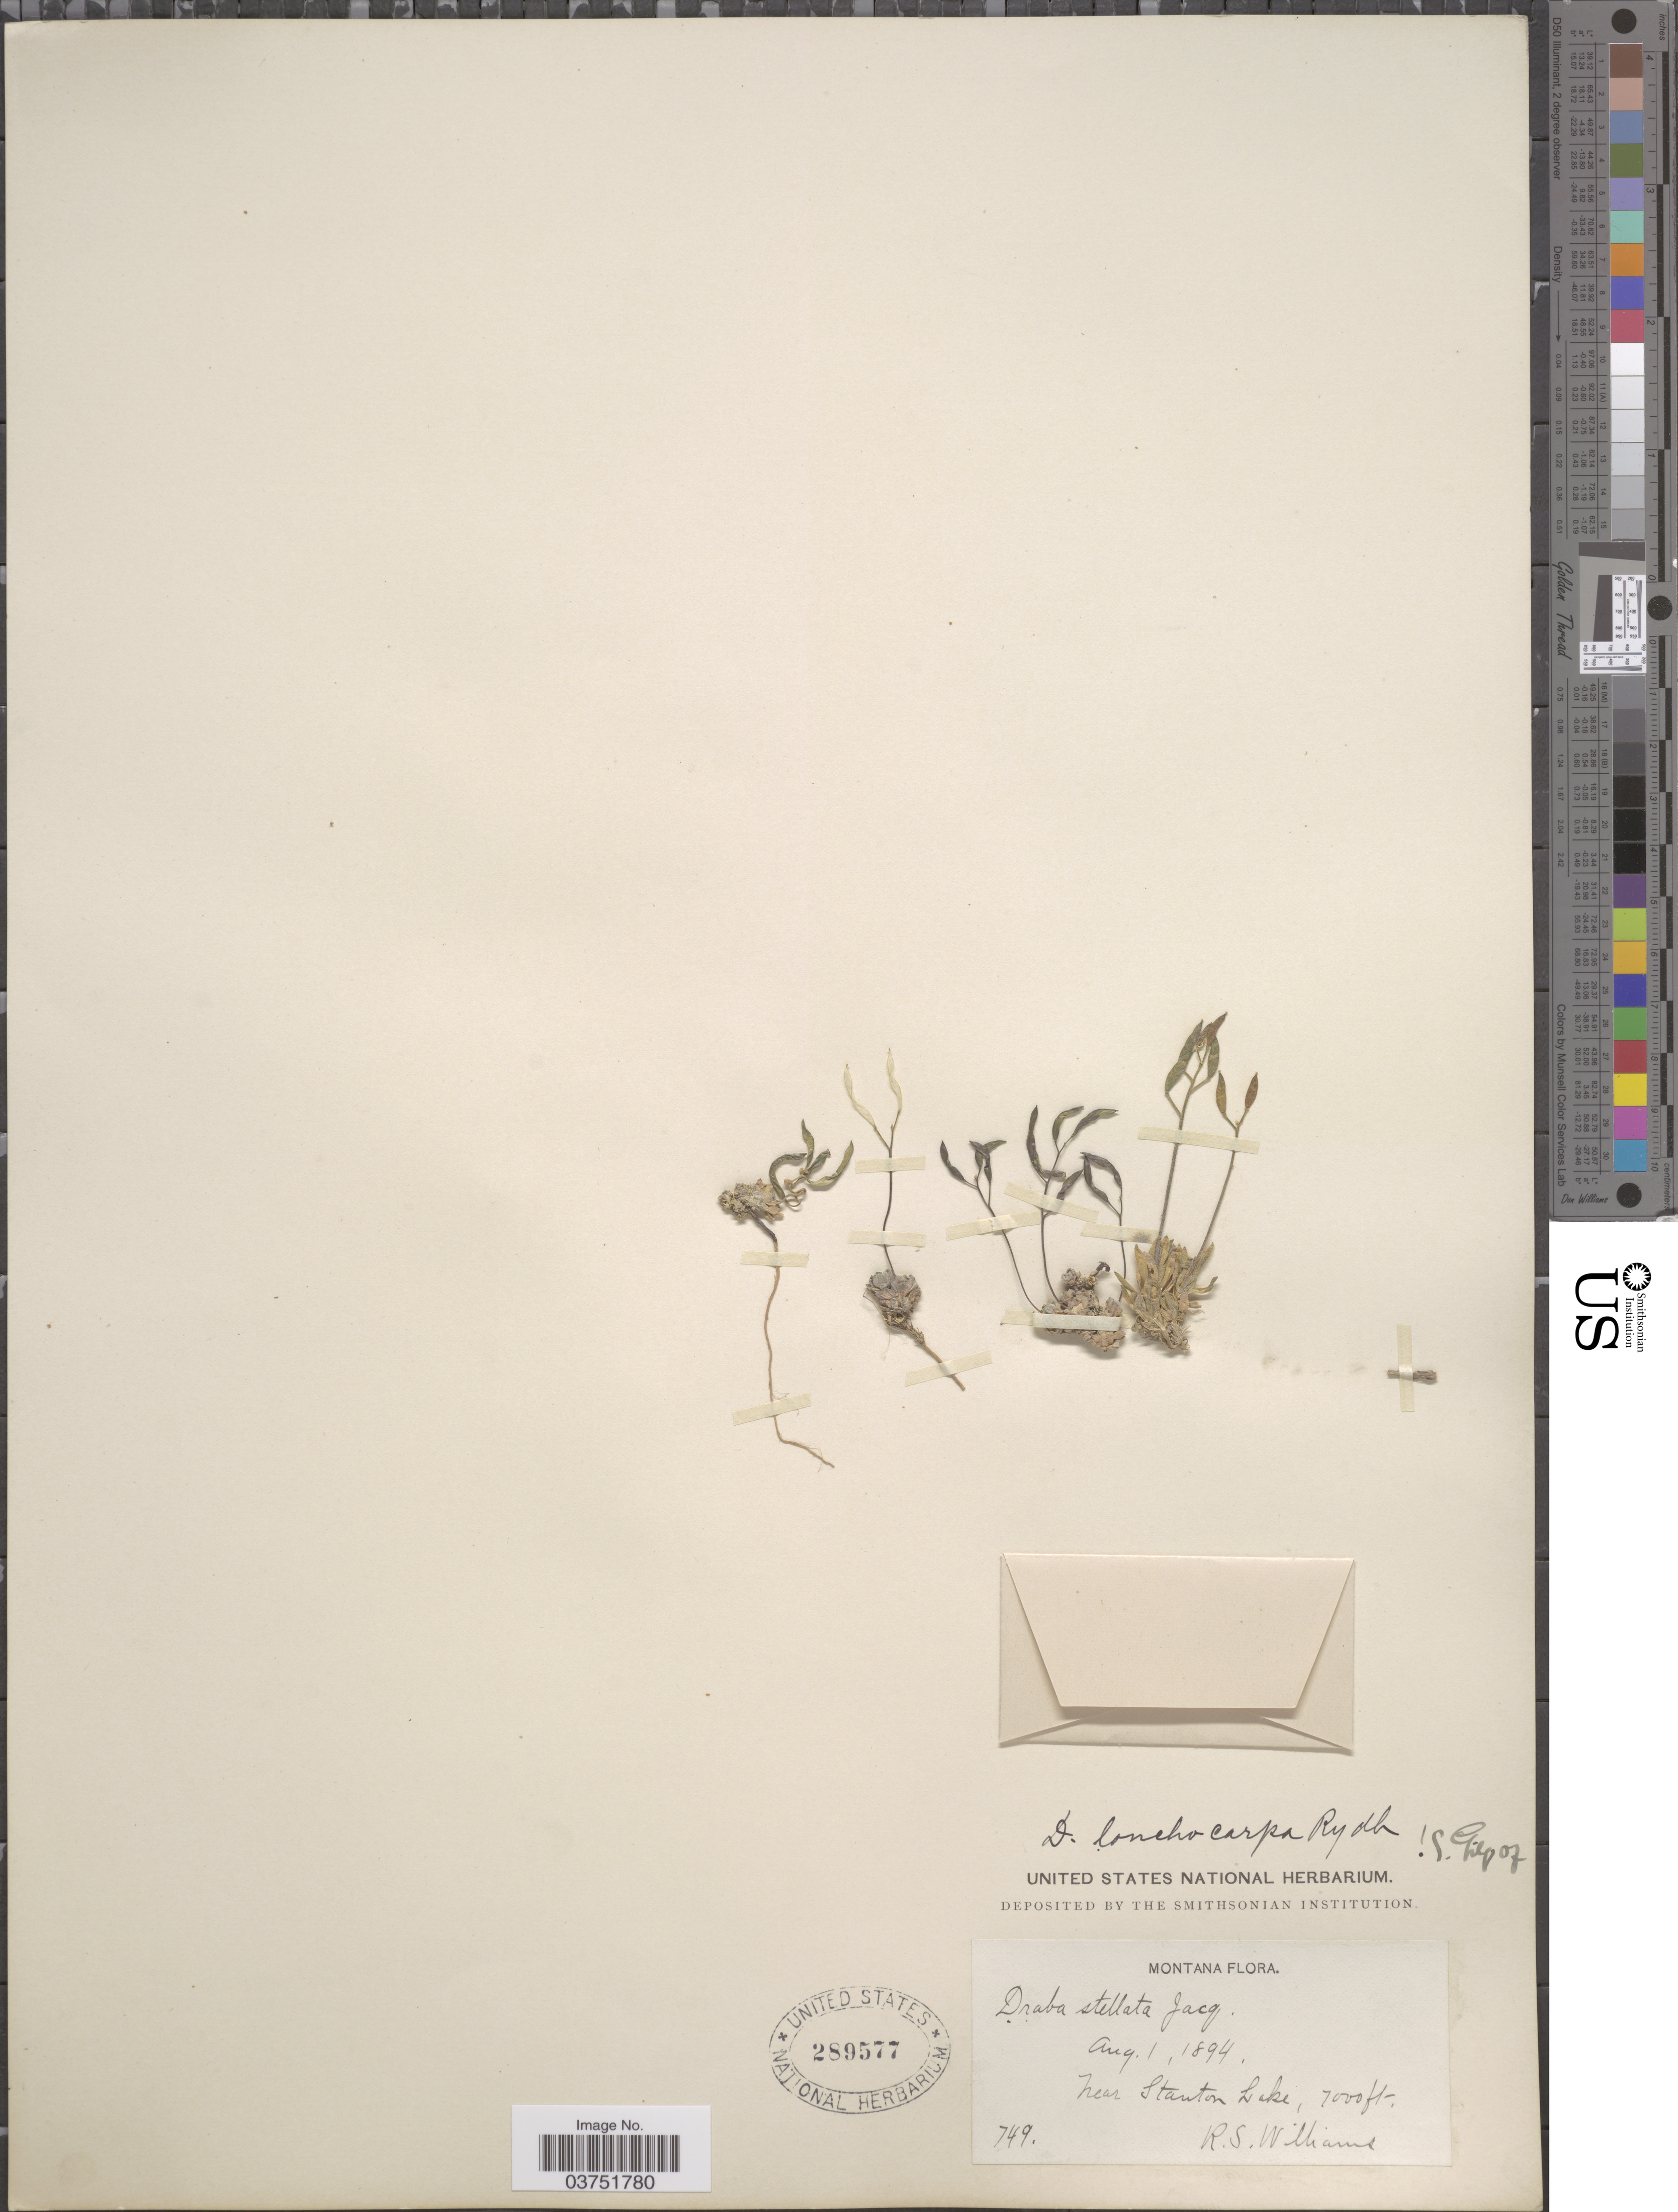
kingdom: Plantae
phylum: Tracheophyta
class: Magnoliopsida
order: Brassicales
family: Brassicaceae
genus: Draba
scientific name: Draba lonchocarpa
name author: Rydb.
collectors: R. S. Williams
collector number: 749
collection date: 1894-08-01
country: United States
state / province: Montana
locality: Near Stanton Lake.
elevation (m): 2134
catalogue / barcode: US 289577